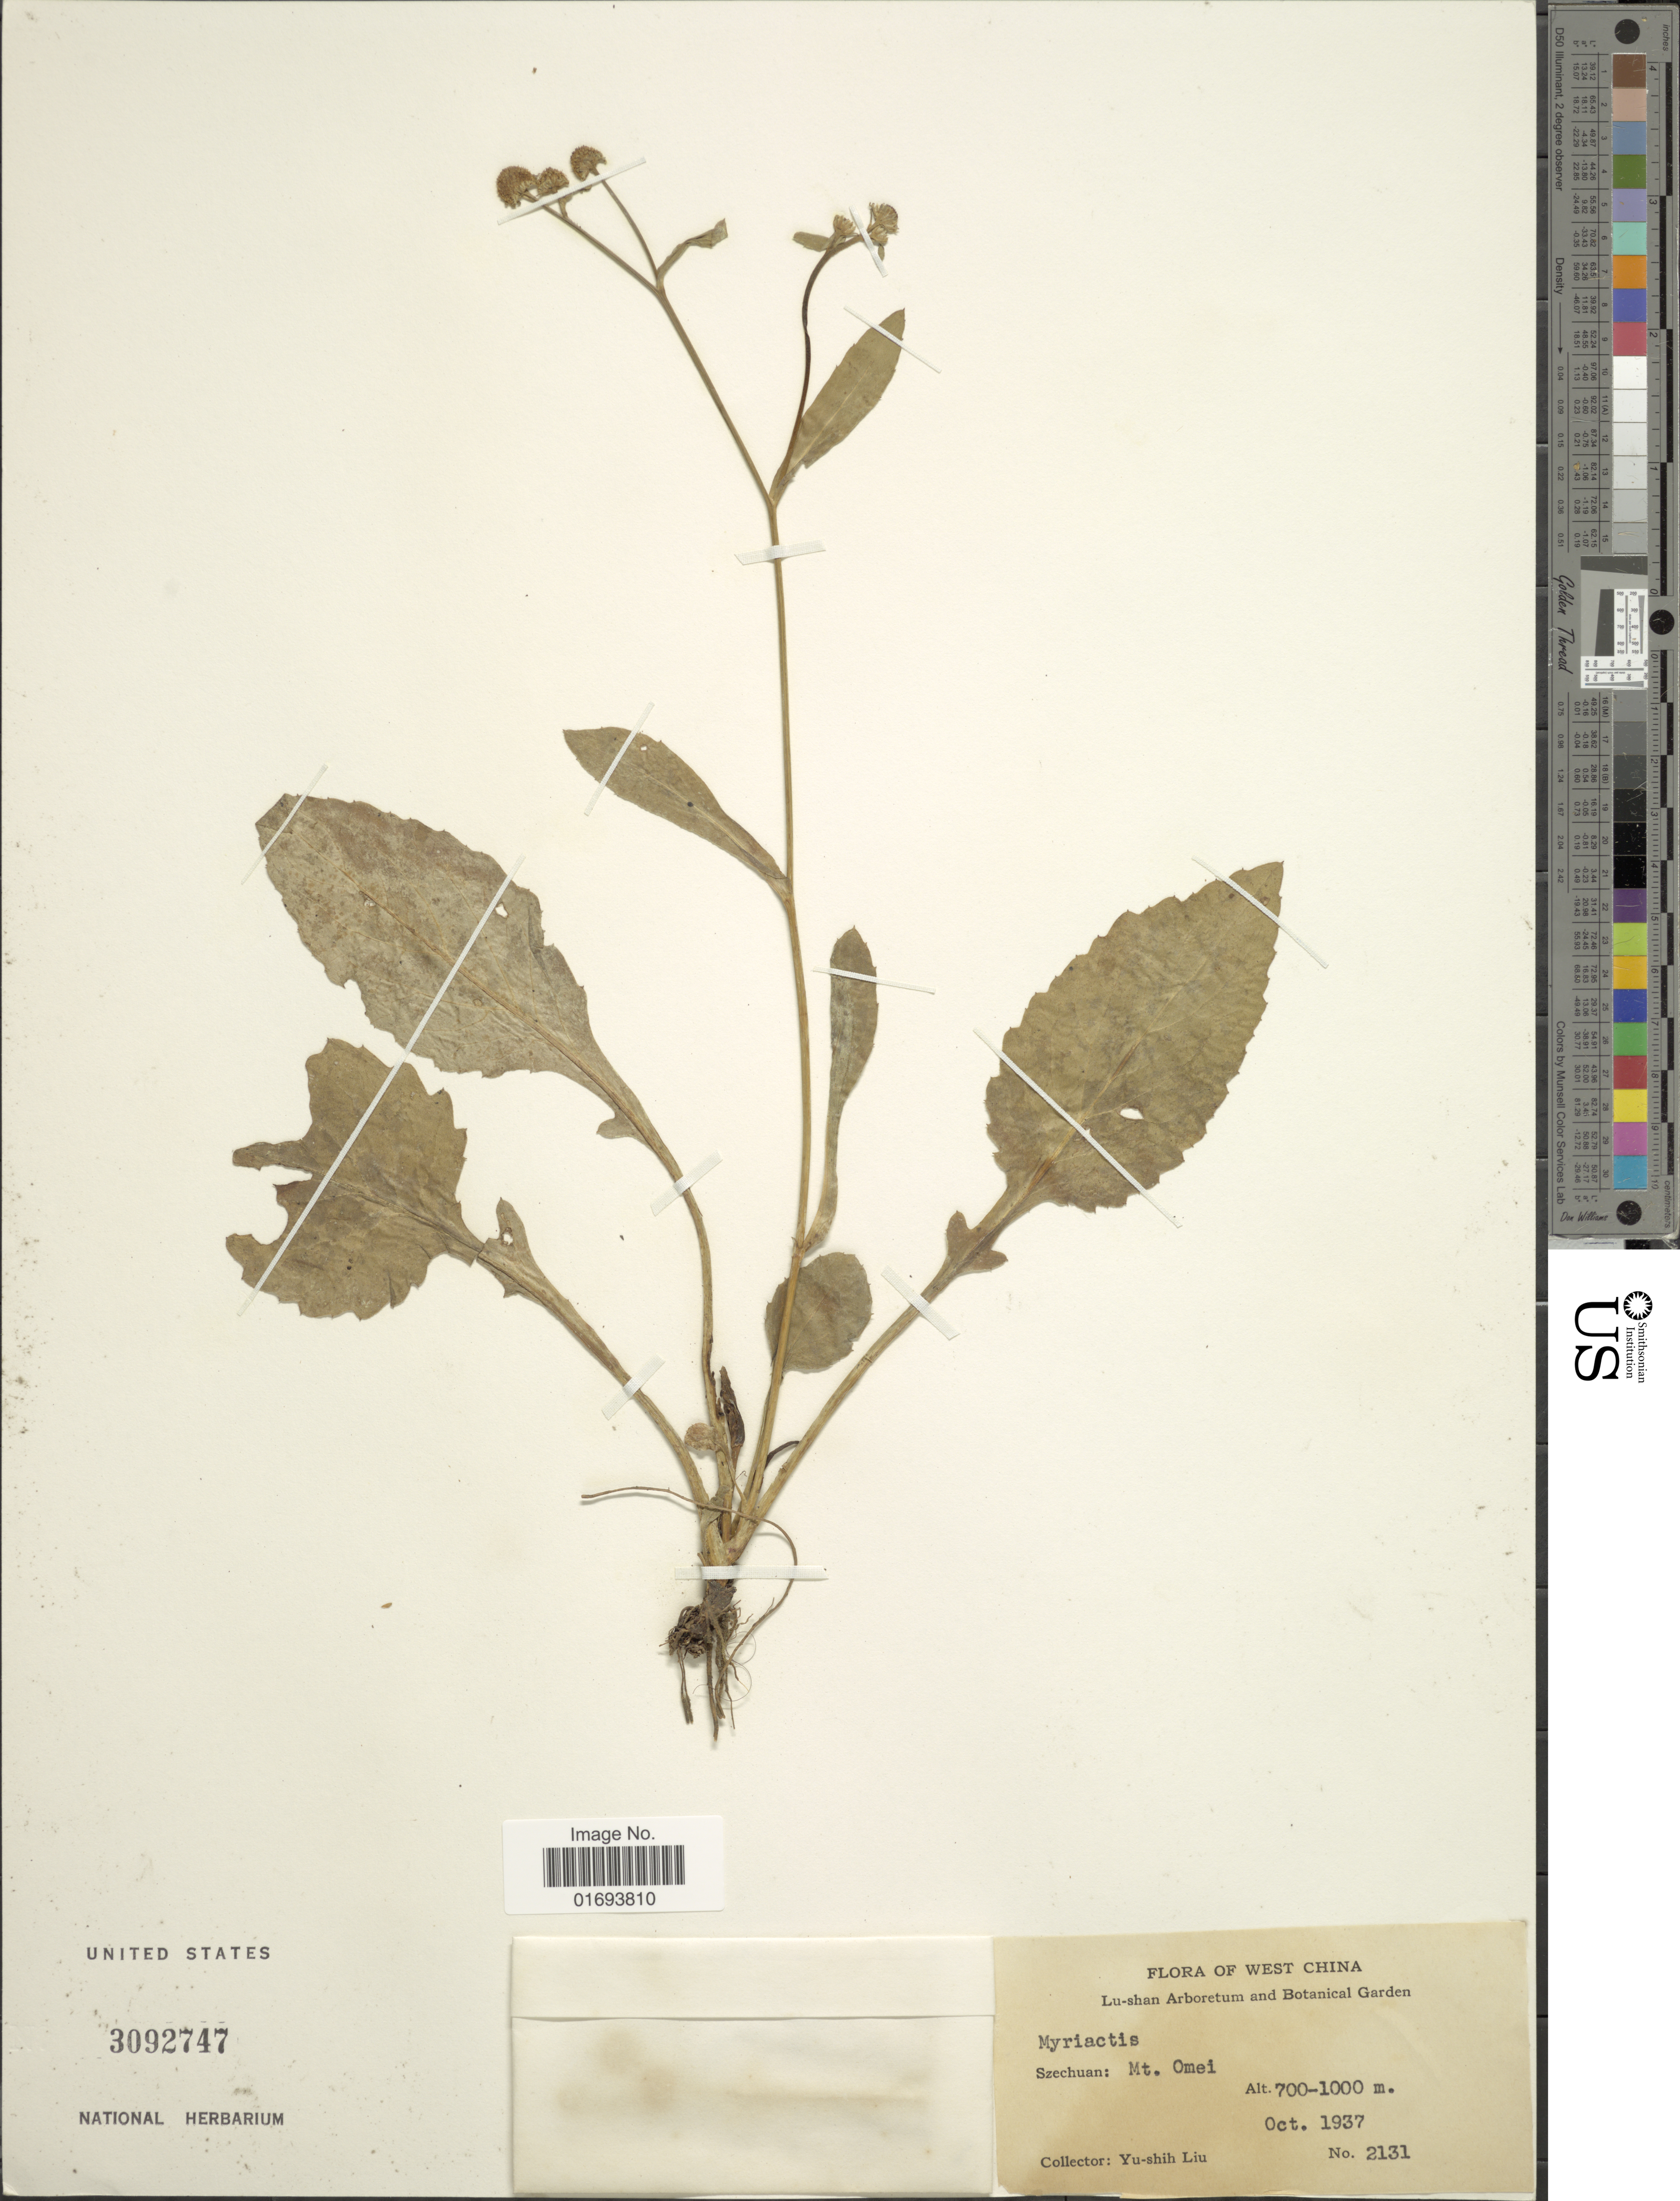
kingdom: Plantae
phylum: Tracheophyta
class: Magnoliopsida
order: Asterales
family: Asteraceae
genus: Myriactis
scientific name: Myriactis sp.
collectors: Y.-S. Liu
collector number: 2131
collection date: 1927-10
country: China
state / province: Sichuan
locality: West China. Szechuan: Mt. Omei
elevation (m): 700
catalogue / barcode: US 3092747